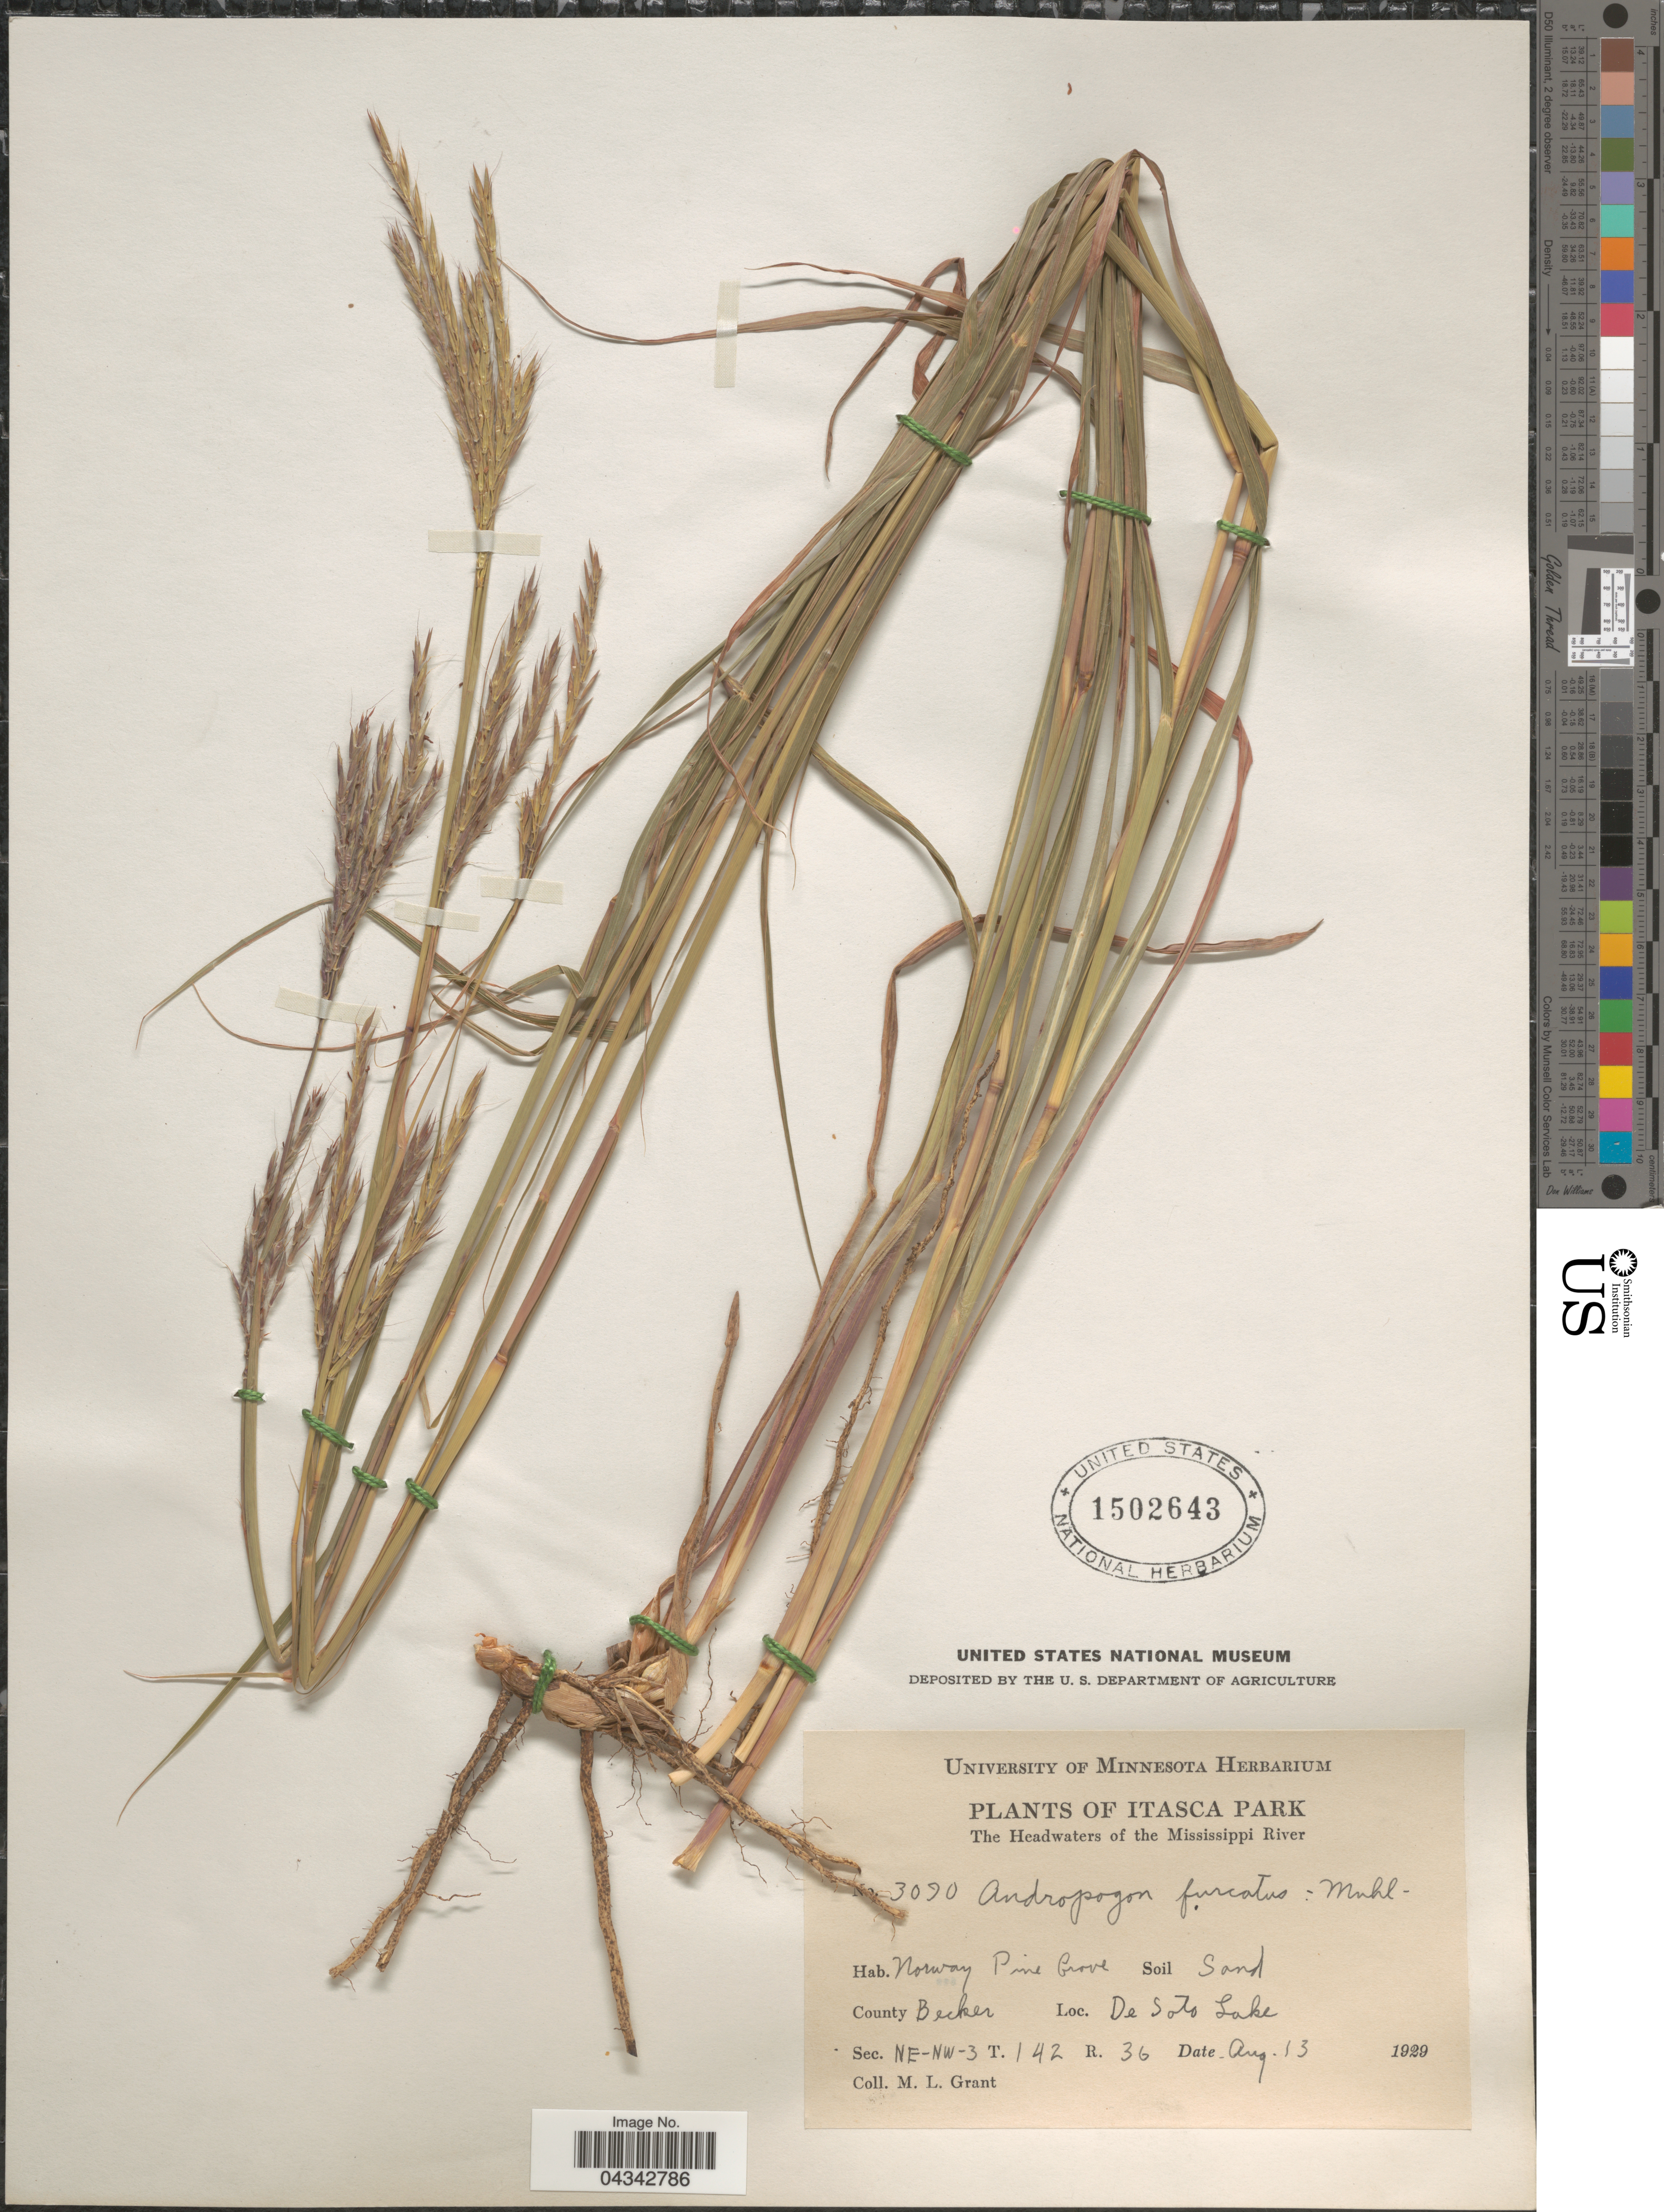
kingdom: Plantae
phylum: Tracheophyta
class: Liliopsida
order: Poales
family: Poaceae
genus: Andropogon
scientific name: Andropogon gerardii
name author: Vitman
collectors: M. L. Grant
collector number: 3090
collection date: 1929-08-13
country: United States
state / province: Minnesota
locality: Itasca Park. The Headwaters of the MIssissippi River. Norway Pine Grove. County Becker. De Soto Lake. Sec. NE-NW-3 T. 142 R. 36.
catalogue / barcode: US 1502643